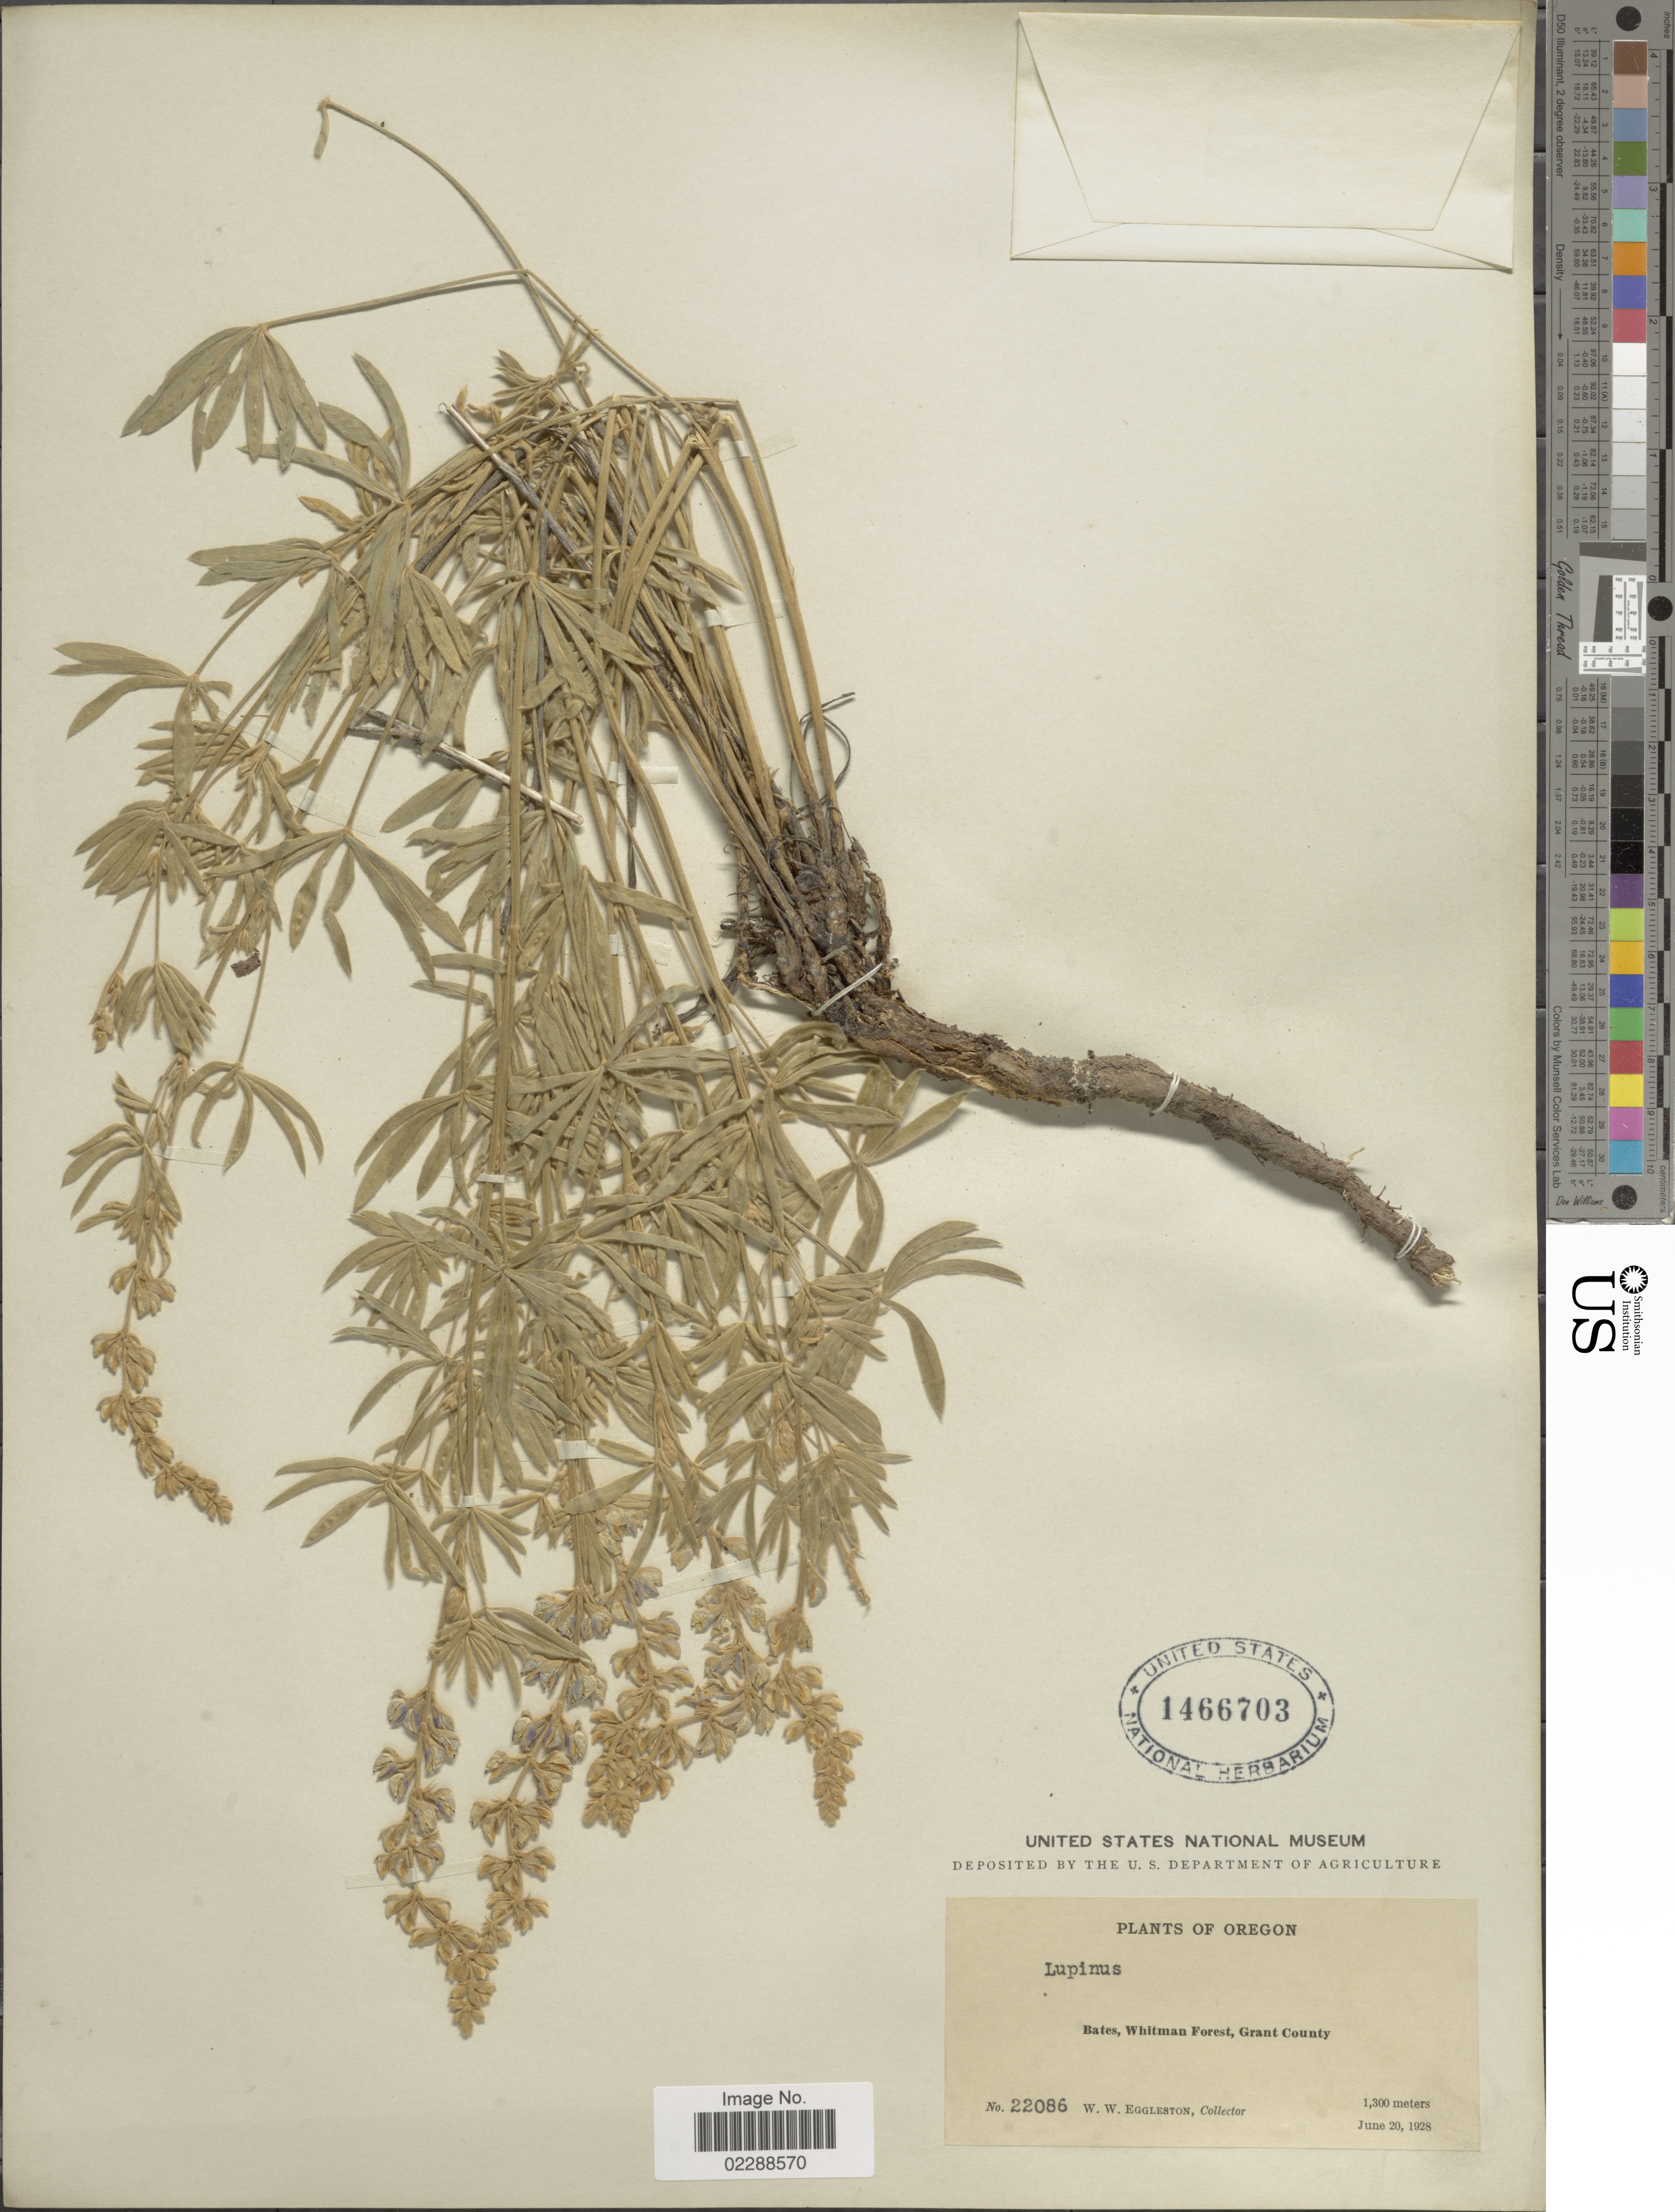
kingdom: Plantae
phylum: Tracheophyta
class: Magnoliopsida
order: Fabales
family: Fabaceae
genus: Lupinus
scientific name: Lupinus sp.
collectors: W. W. Eggleston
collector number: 22086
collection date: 1928-06-20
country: United States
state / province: Oregon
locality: Bates, Whitman Forest, Grant County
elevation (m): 1300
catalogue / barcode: US 1466703